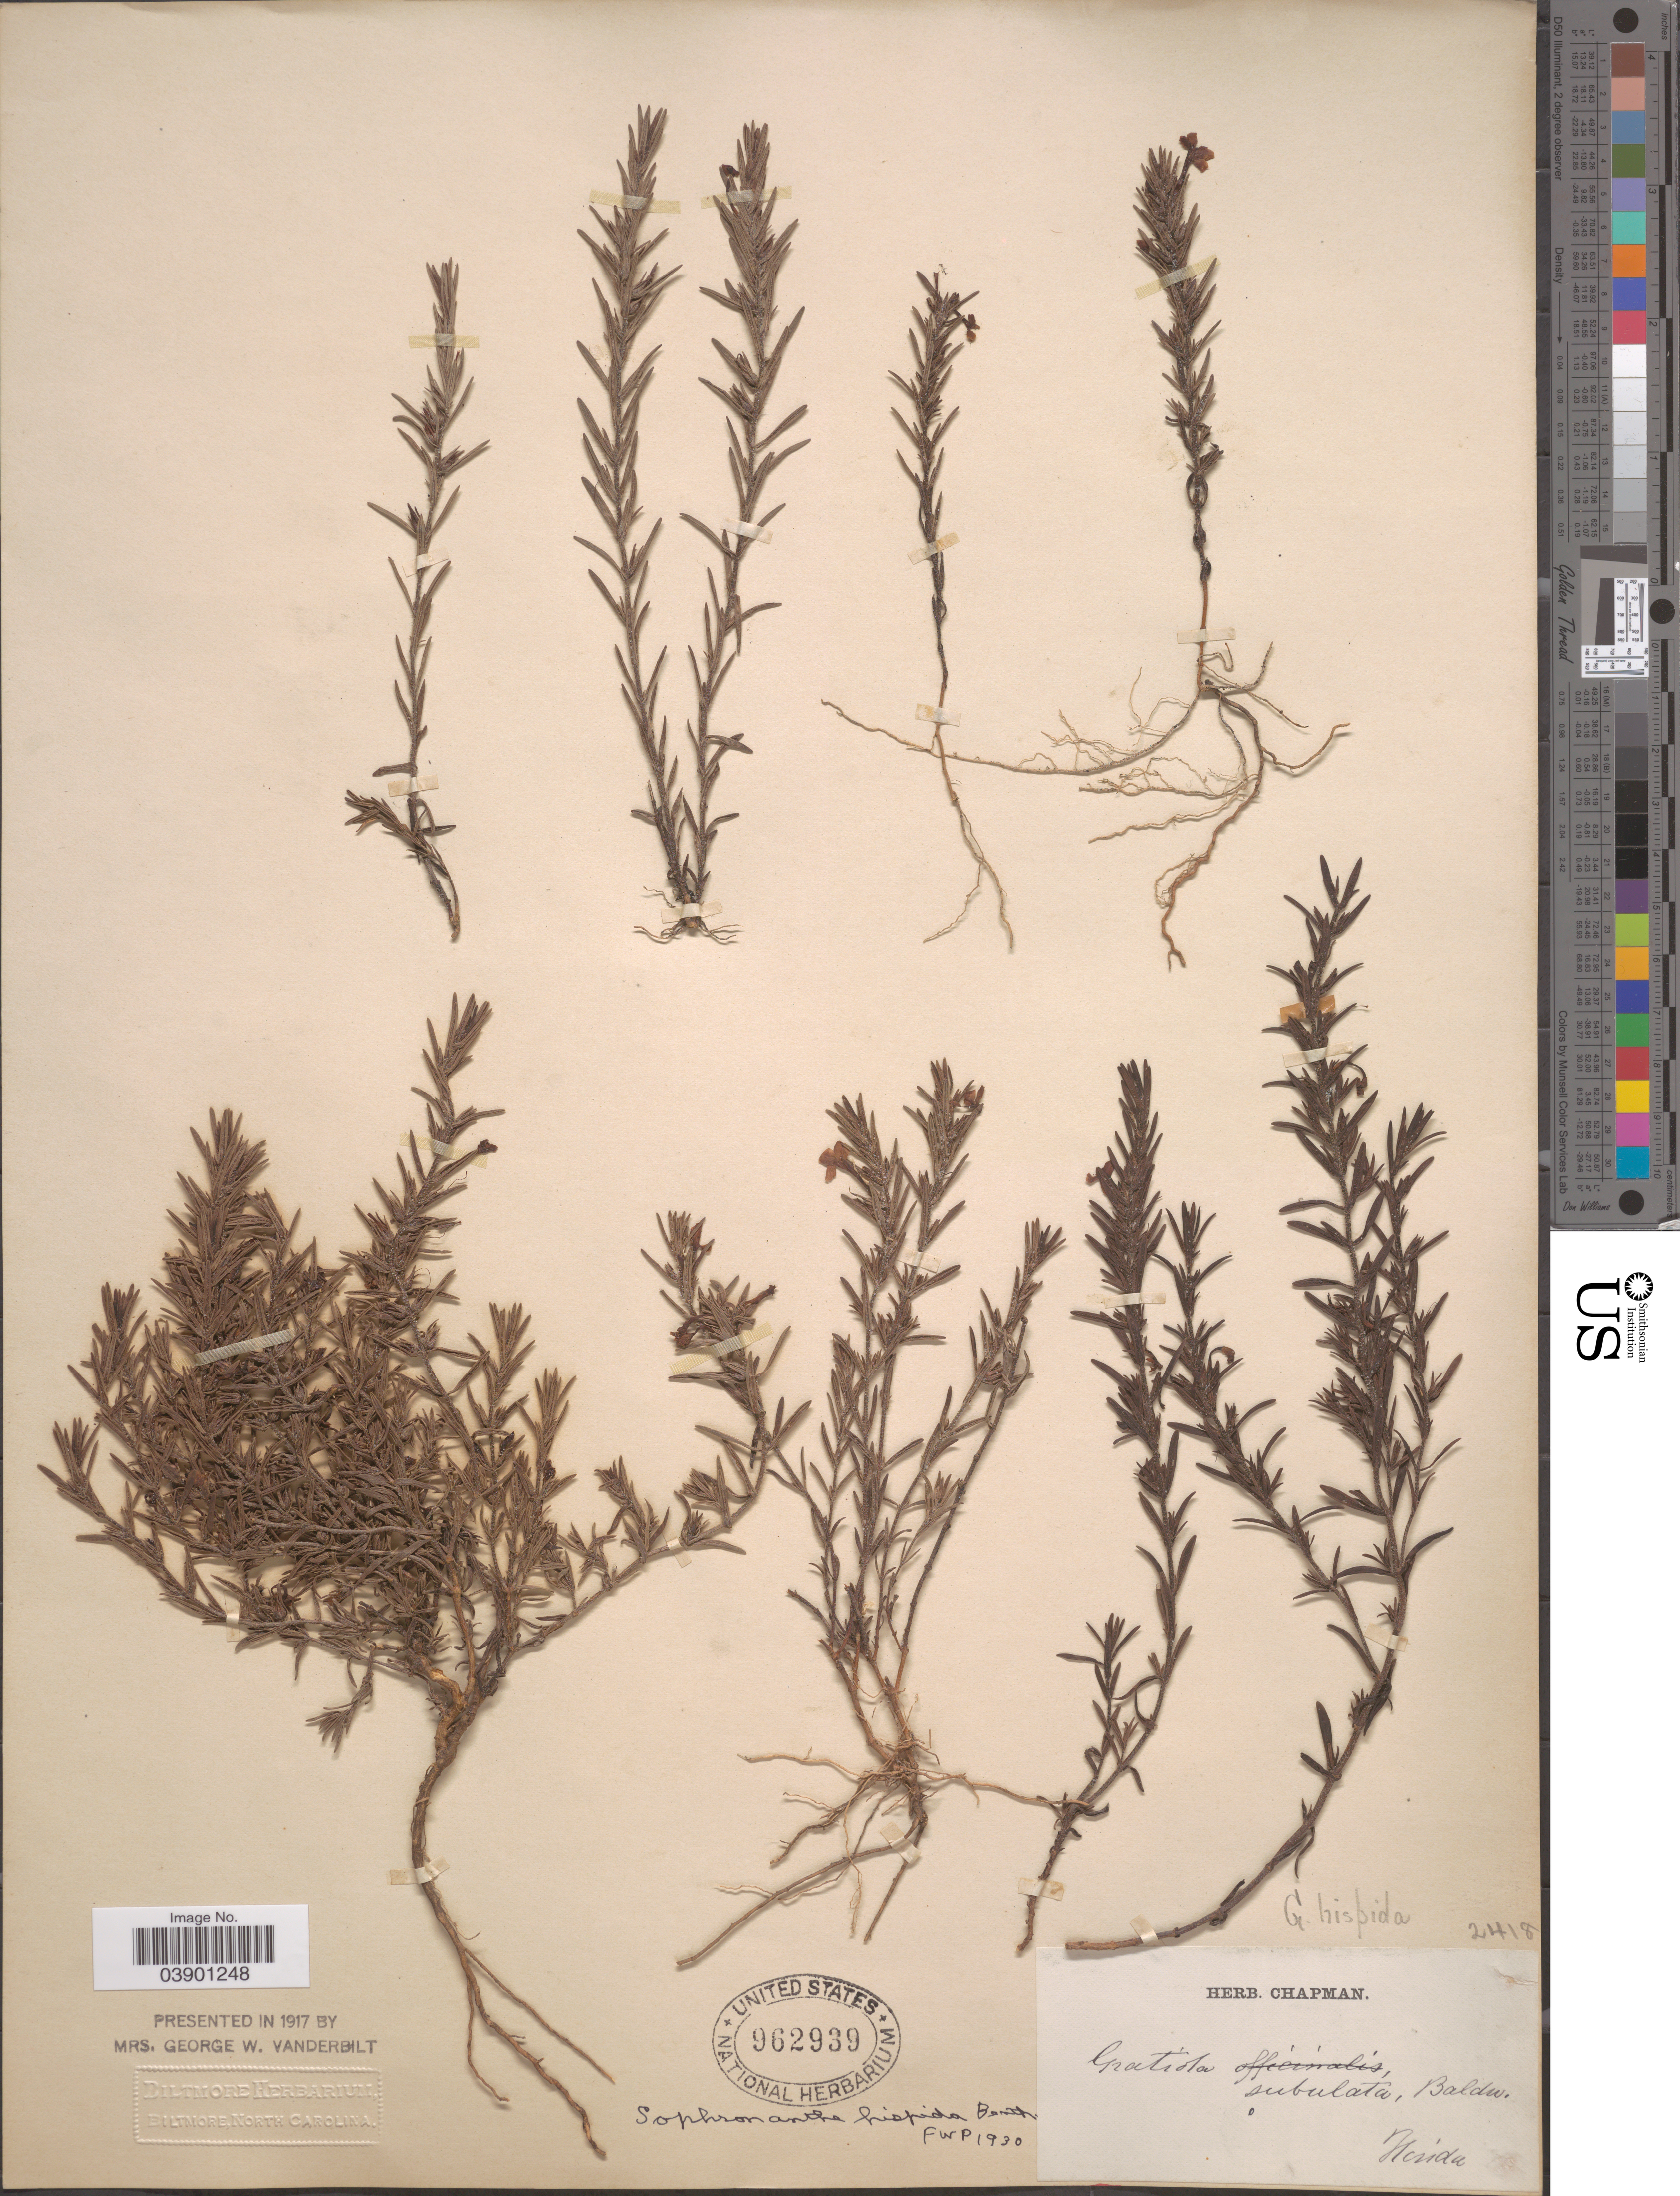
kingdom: Plantae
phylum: Tracheophyta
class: Magnoliopsida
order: Lamiales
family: Plantaginaceae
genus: Sophronanthe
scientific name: Sophronanthe hispida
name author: Benth. ex Lindl.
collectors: ex herb. Chapman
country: United States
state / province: Florida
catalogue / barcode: US 962939